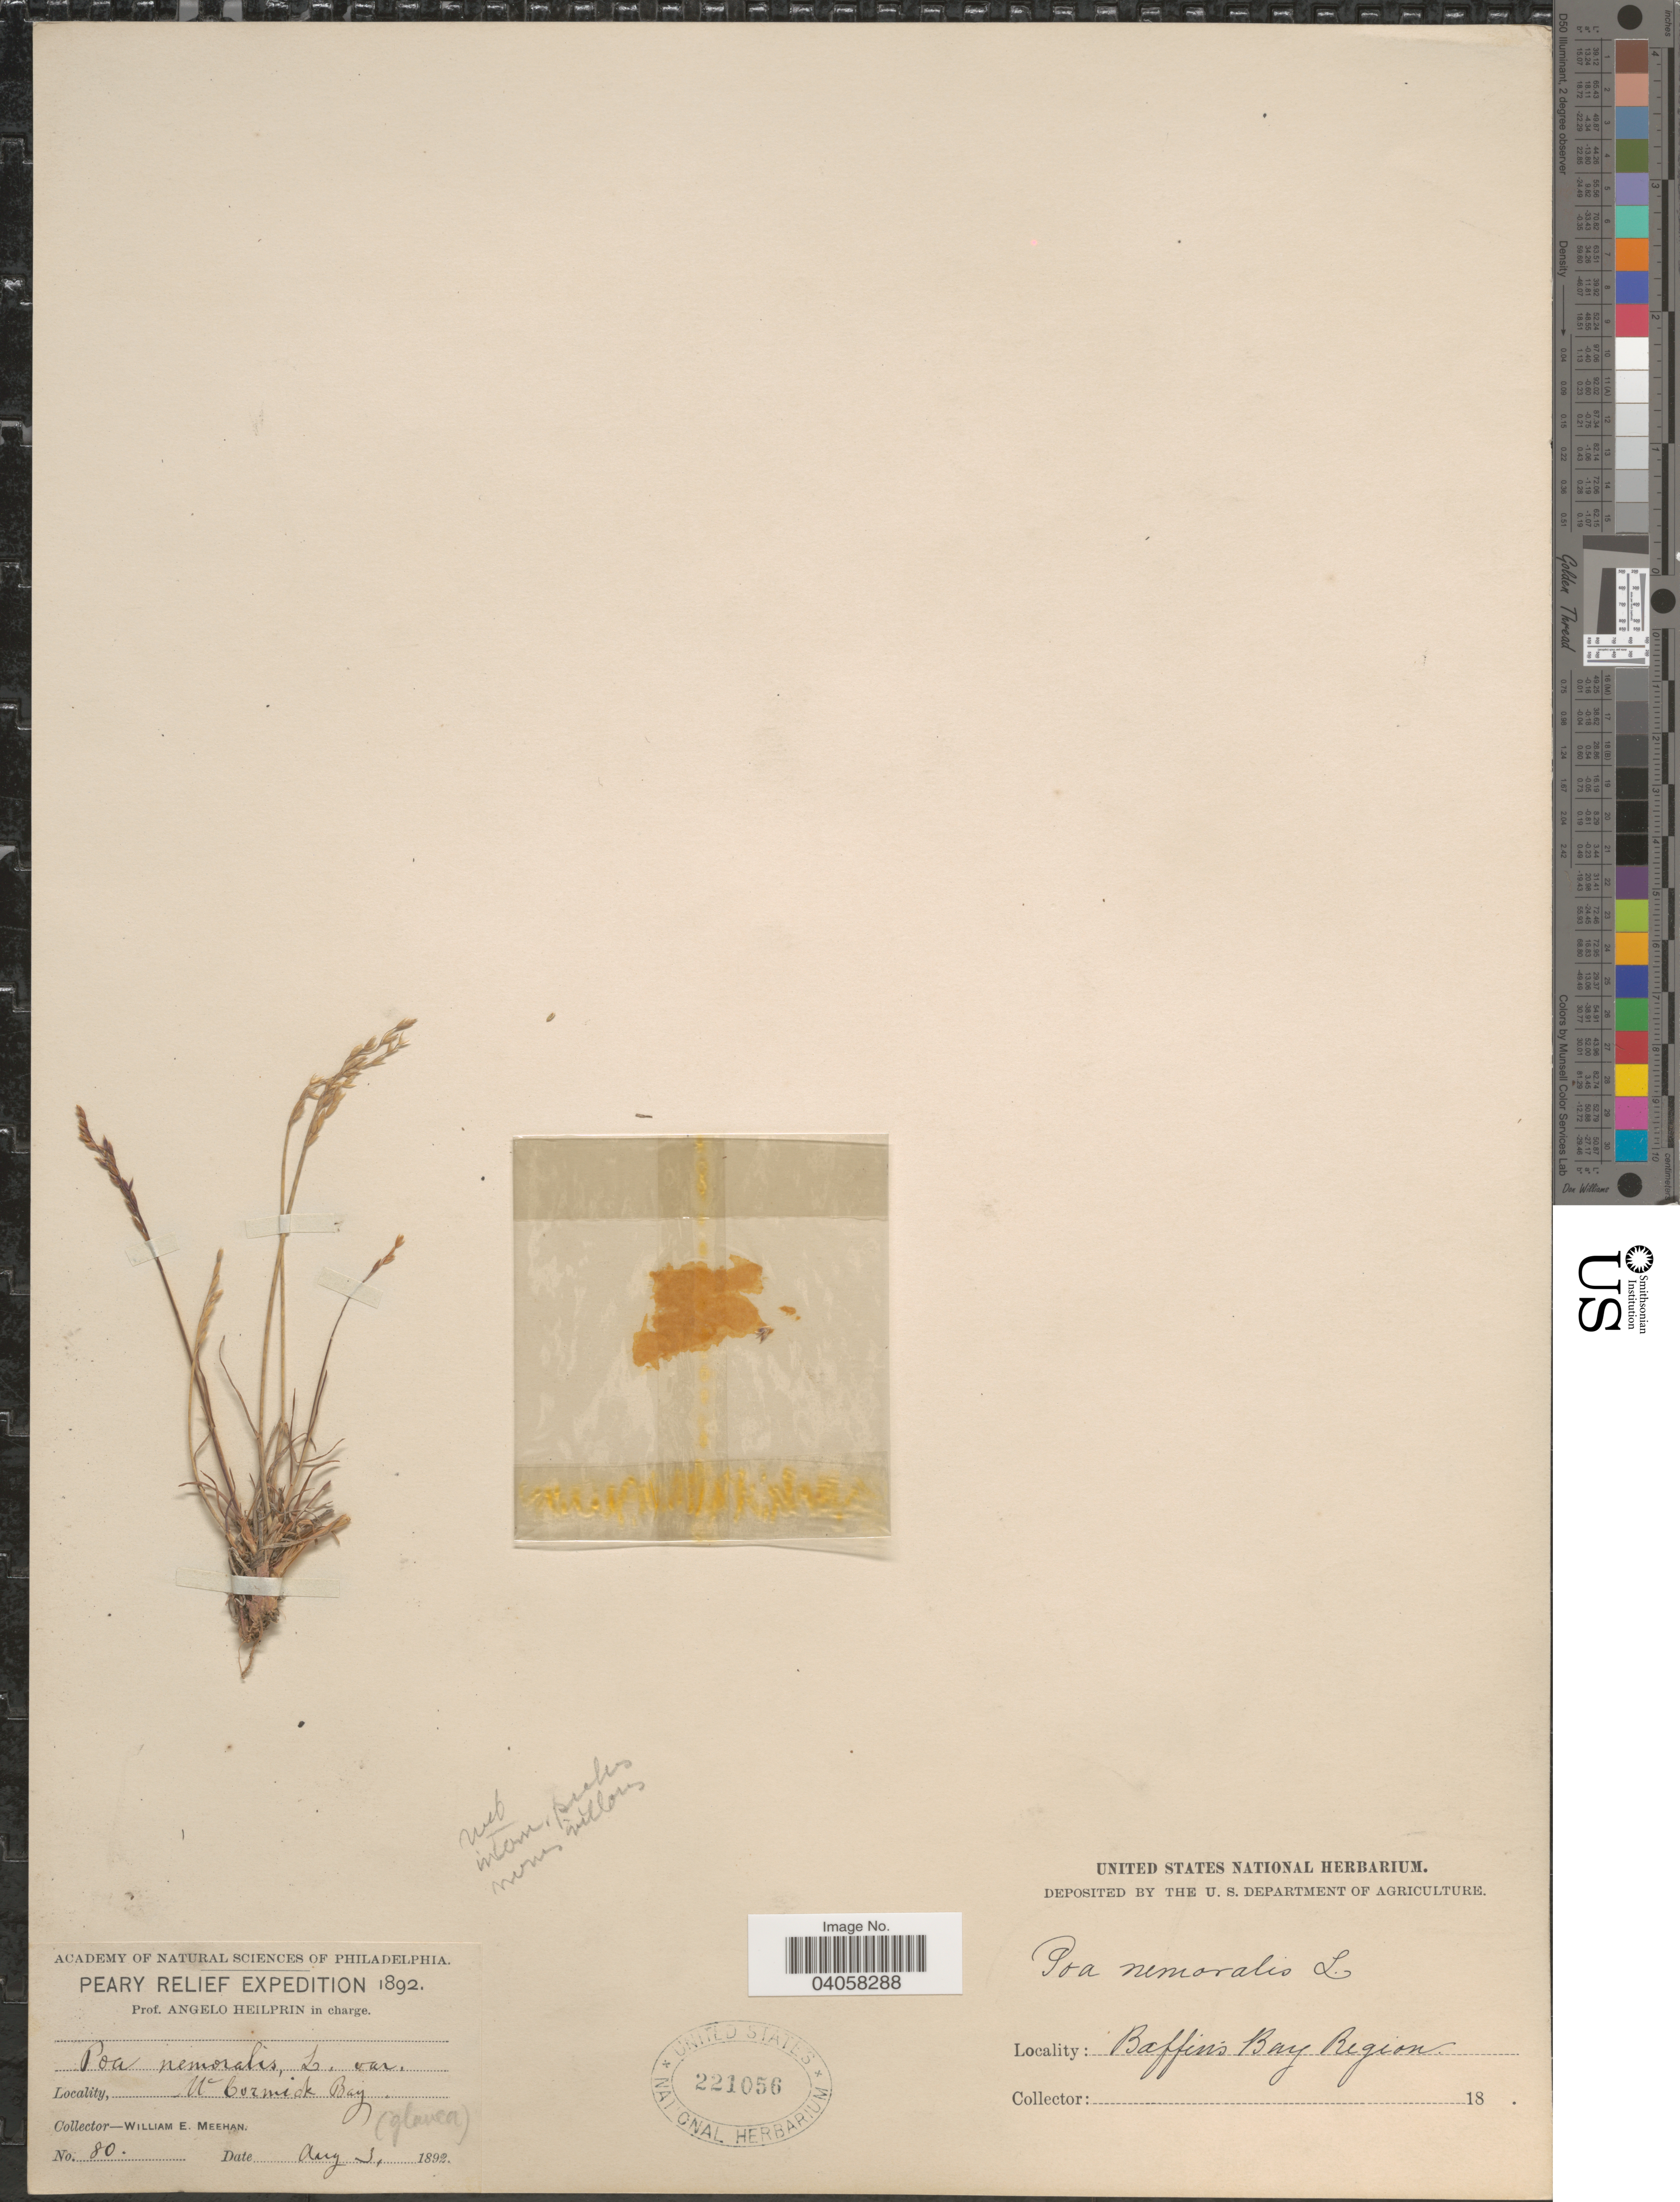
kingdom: Plantae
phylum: Tracheophyta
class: Liliopsida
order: Poales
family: Poaceae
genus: Poa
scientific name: Poa glauca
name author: Vahl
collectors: W. Meehan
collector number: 80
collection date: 1892-08-03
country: Canada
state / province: Nunavut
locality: McCormick Bay. Baffin's Bay Region.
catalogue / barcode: US 221056